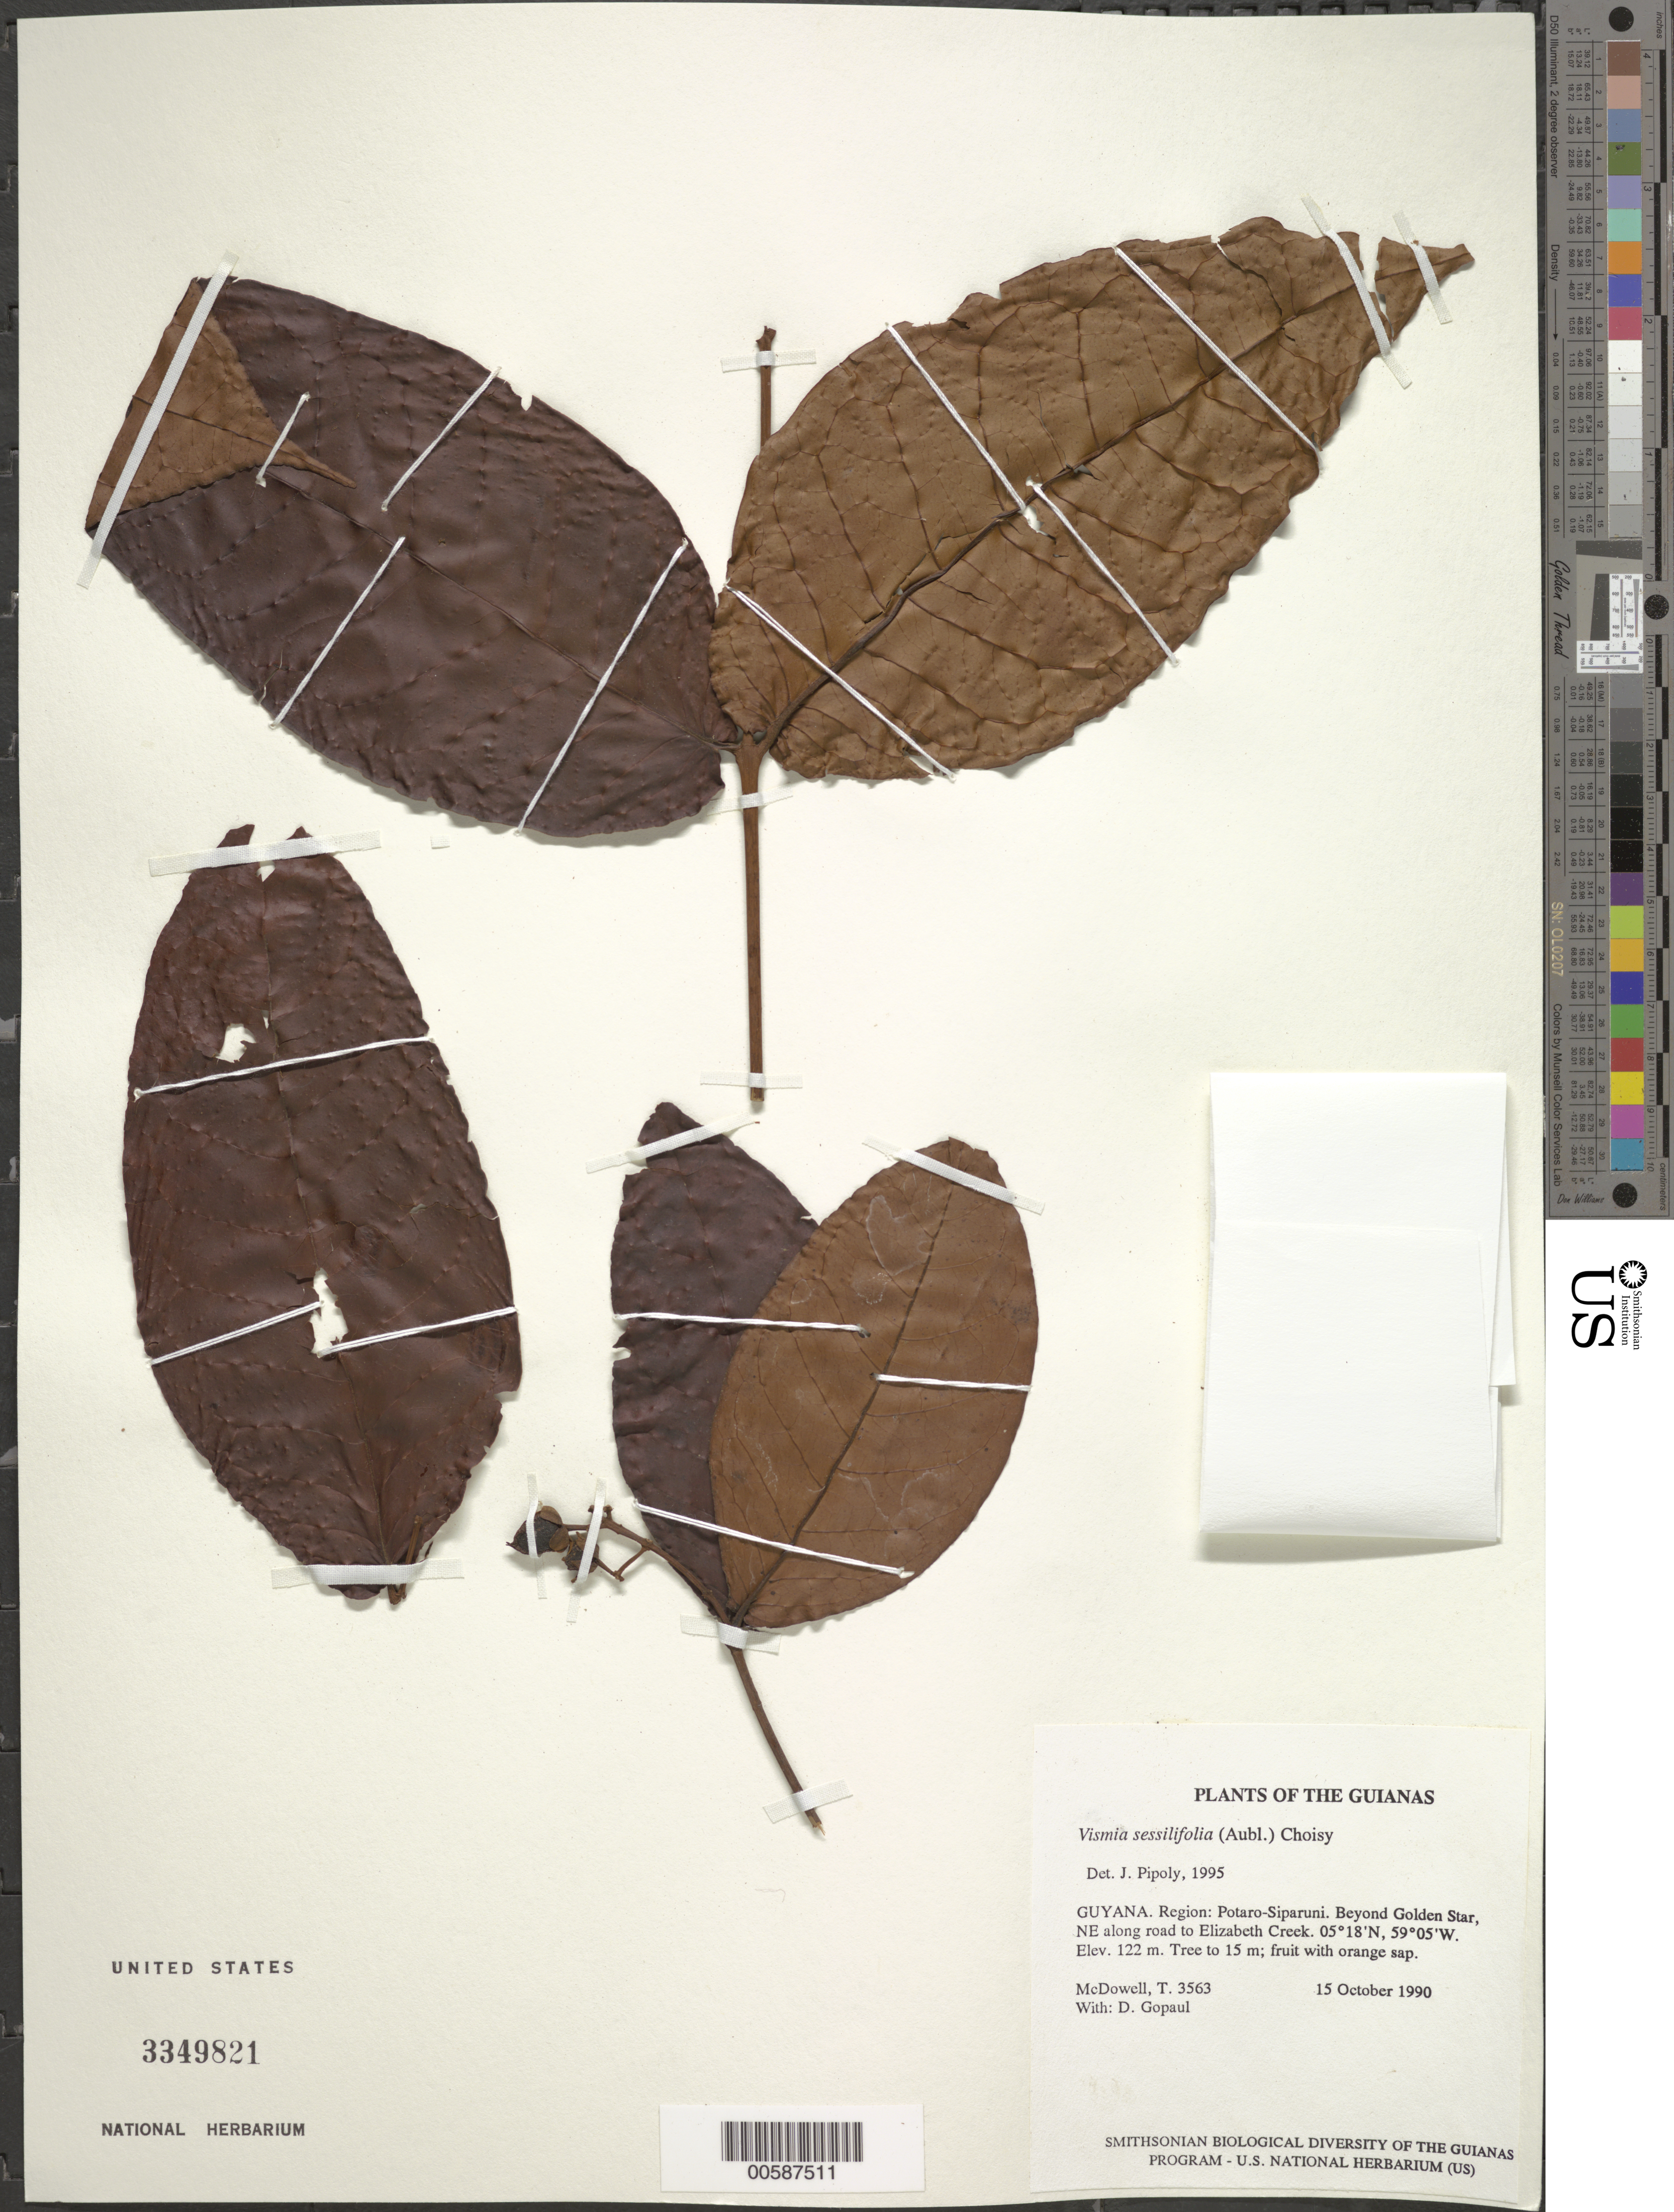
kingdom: Plantae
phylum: Tracheophyta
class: Magnoliopsida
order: Malpighiales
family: Hypericaceae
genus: Vismia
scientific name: Vismia sessilifolia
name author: (Aubl.) Choisy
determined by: Pipoly, J. J., III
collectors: T. McDowell & D. Gopaul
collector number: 3563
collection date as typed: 15 October 1990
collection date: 1990-10-15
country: Guyana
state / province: Potaro-Siparuni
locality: Beyond Golden Star, NE along road to Elizabeth Creek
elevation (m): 122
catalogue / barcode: US 3349821